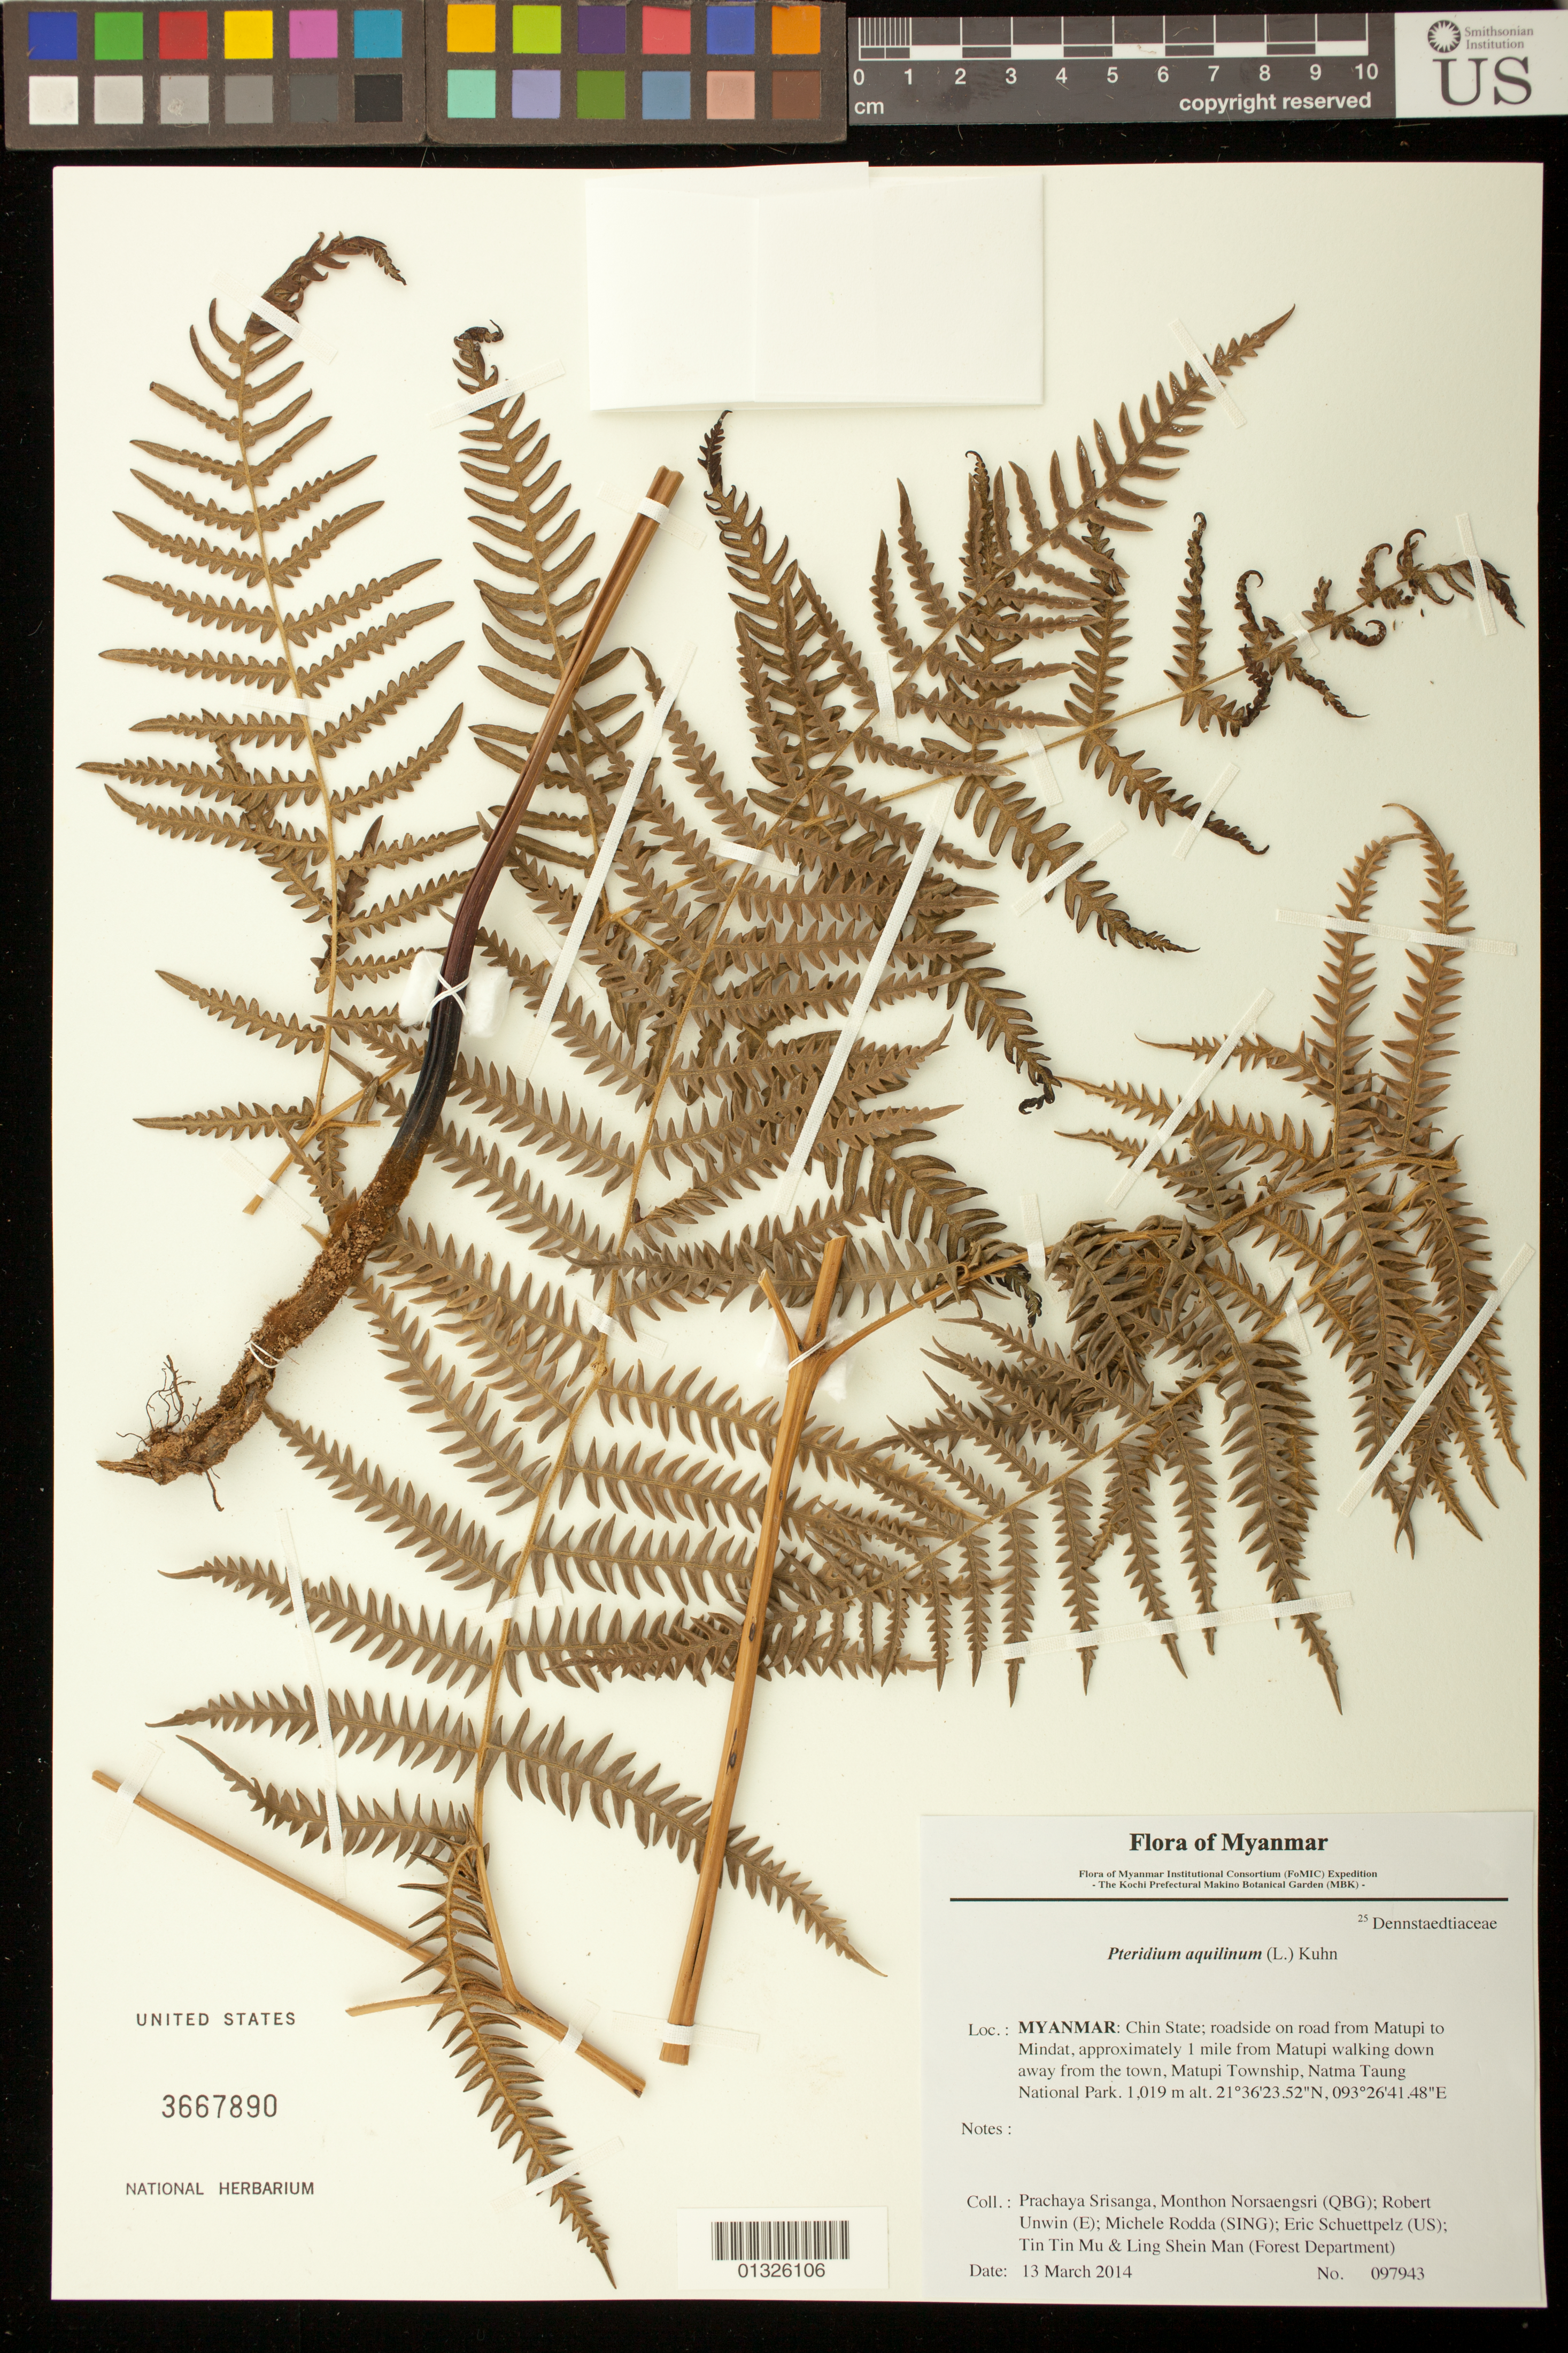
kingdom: Plantae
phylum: Tracheophyta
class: Polypodiopsida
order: Polypodiales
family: Dennstaedtiaceae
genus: Pteridium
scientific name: Pteridium aquilinum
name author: (L.) Kuhn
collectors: P. Srisanga, M. Norsaengsri, R. Unwin, M. Rodda, E. Schuettpelz, Tin Tin Mu & Ling Shein Man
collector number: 97943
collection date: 2014-03-13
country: Myanmar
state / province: Chin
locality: Roadside on road from Matupi to Mindat, approximately 1 mile from Matupi walking down away from the town, Matupi Township, Natma Taung National Park.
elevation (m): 1019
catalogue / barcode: US 3667890